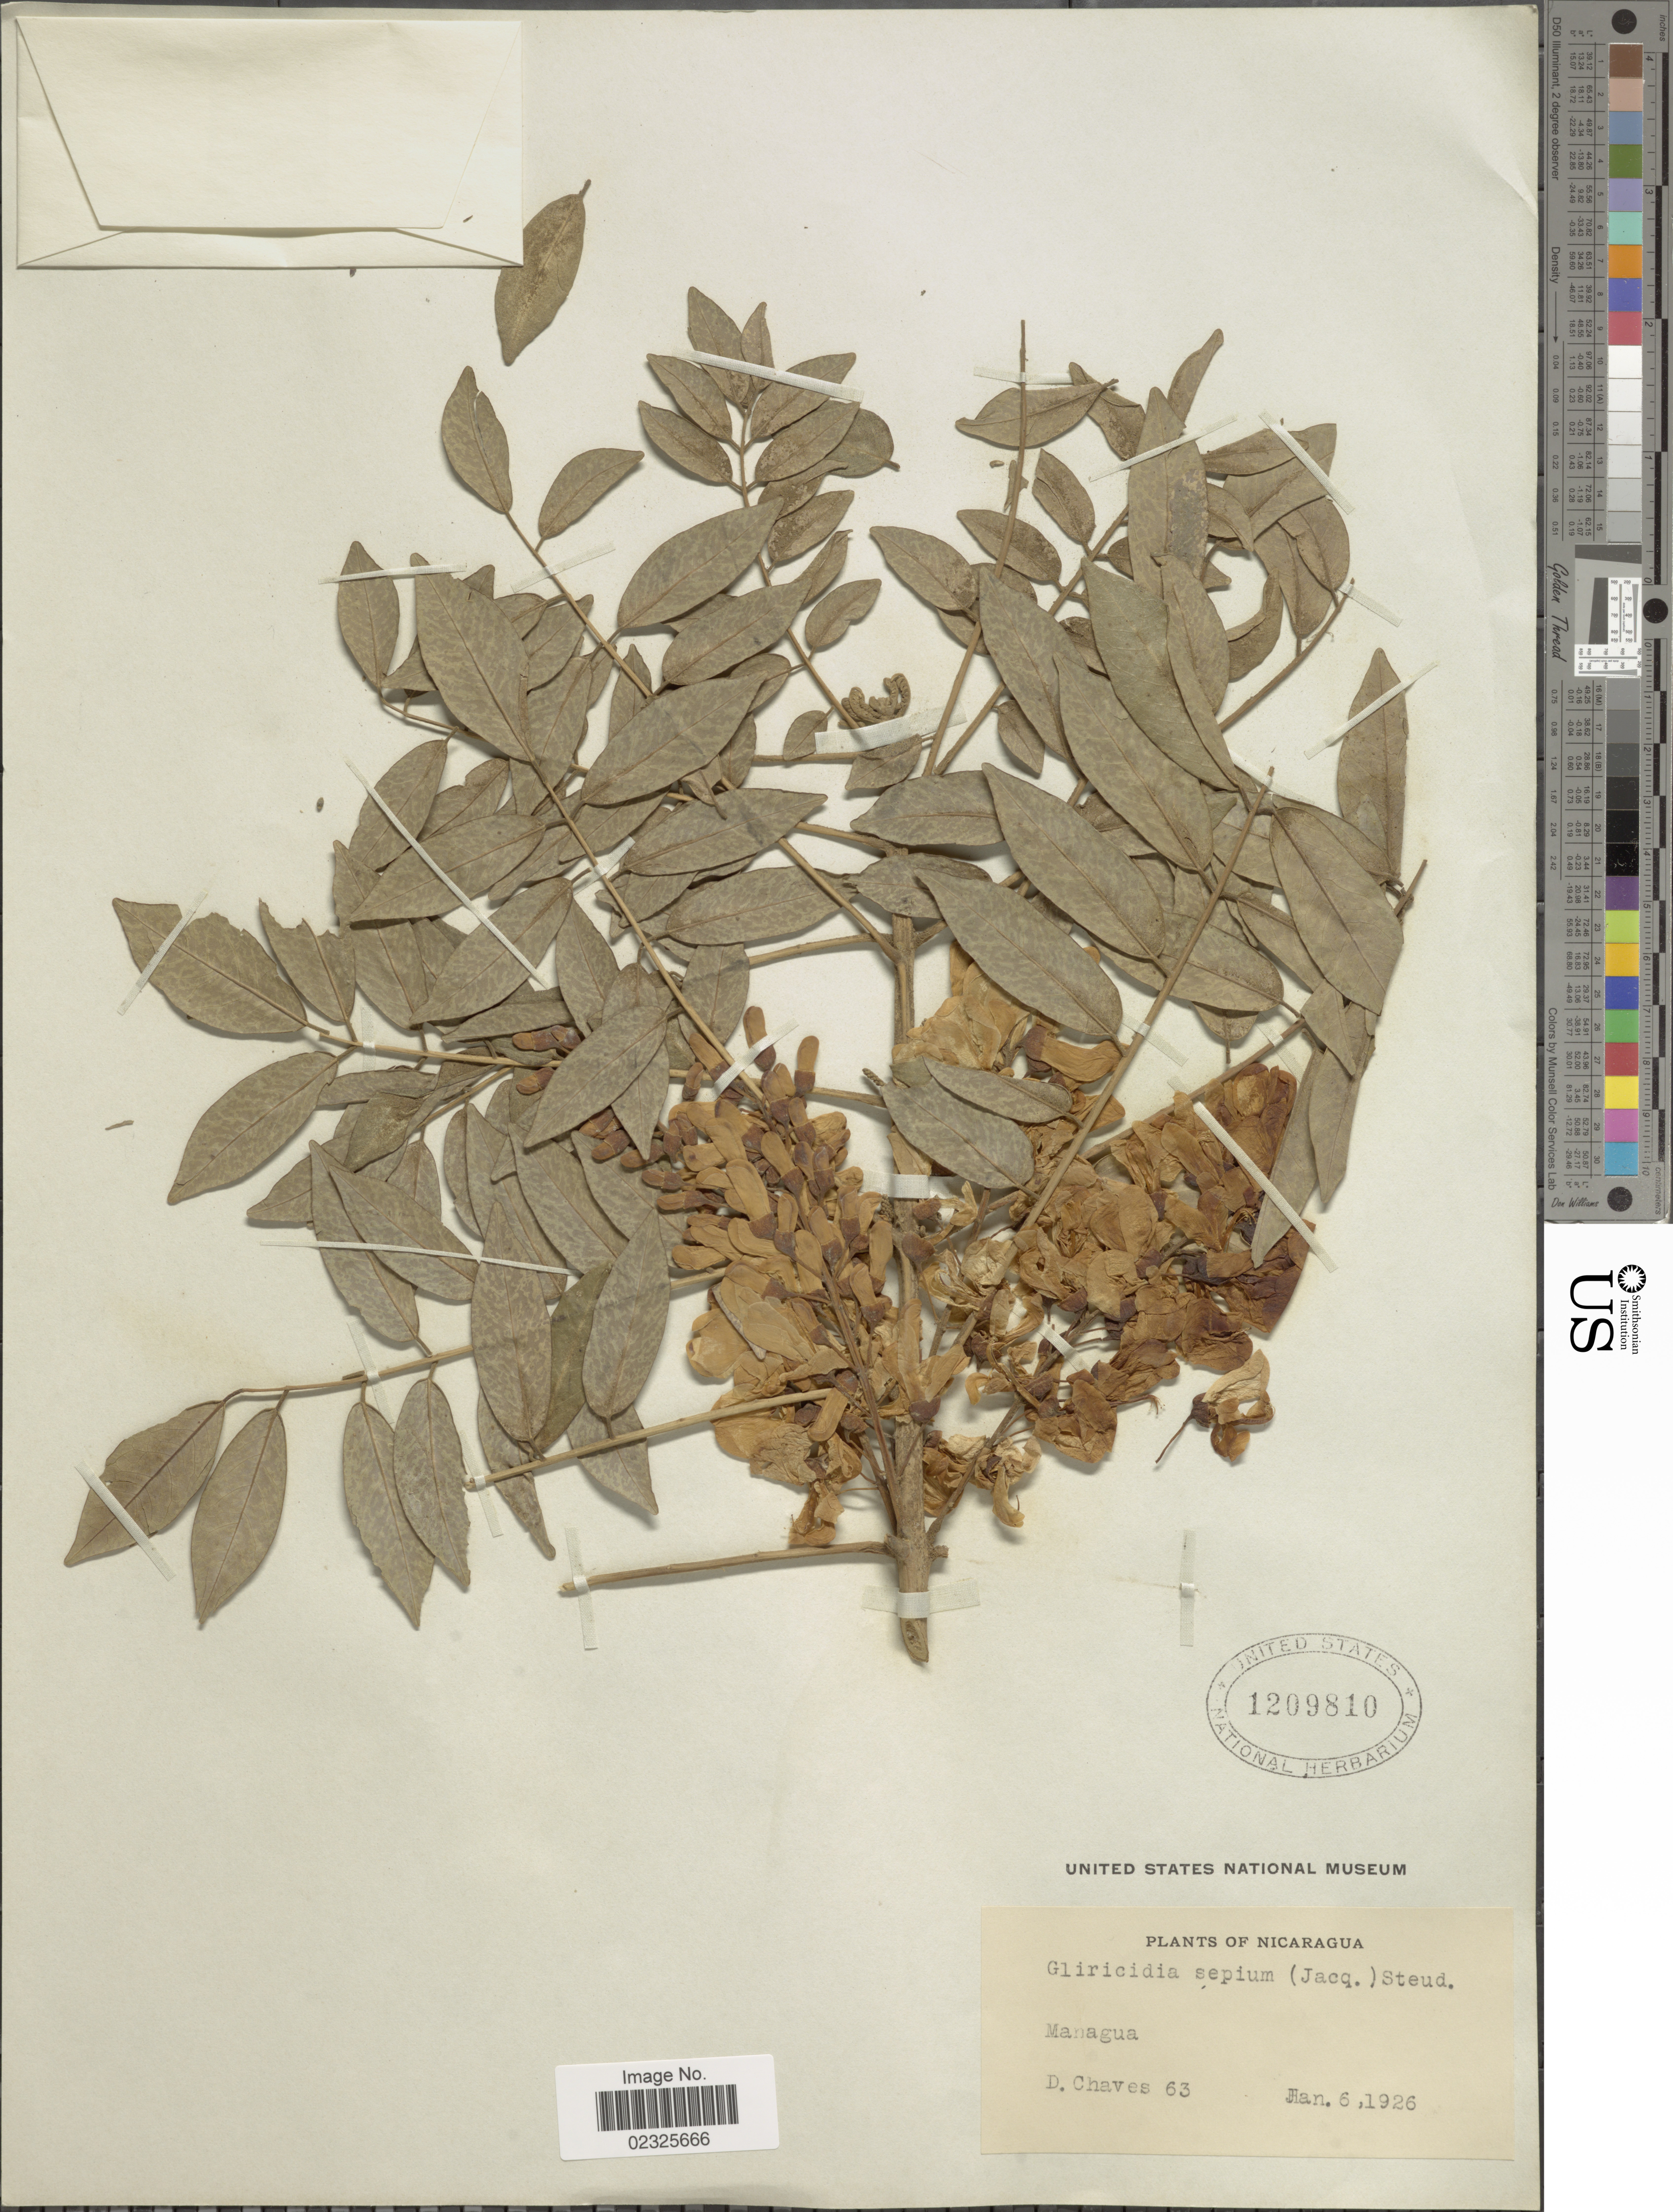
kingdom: Plantae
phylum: Tracheophyta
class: Magnoliopsida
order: Fabales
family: Fabaceae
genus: Gliricidia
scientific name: Gliricidia sepium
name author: (Jacq.) Kunth ex Walp.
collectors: D. Chaves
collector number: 63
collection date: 1926-01-06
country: Nicaragua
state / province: Managua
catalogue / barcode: US 1209810